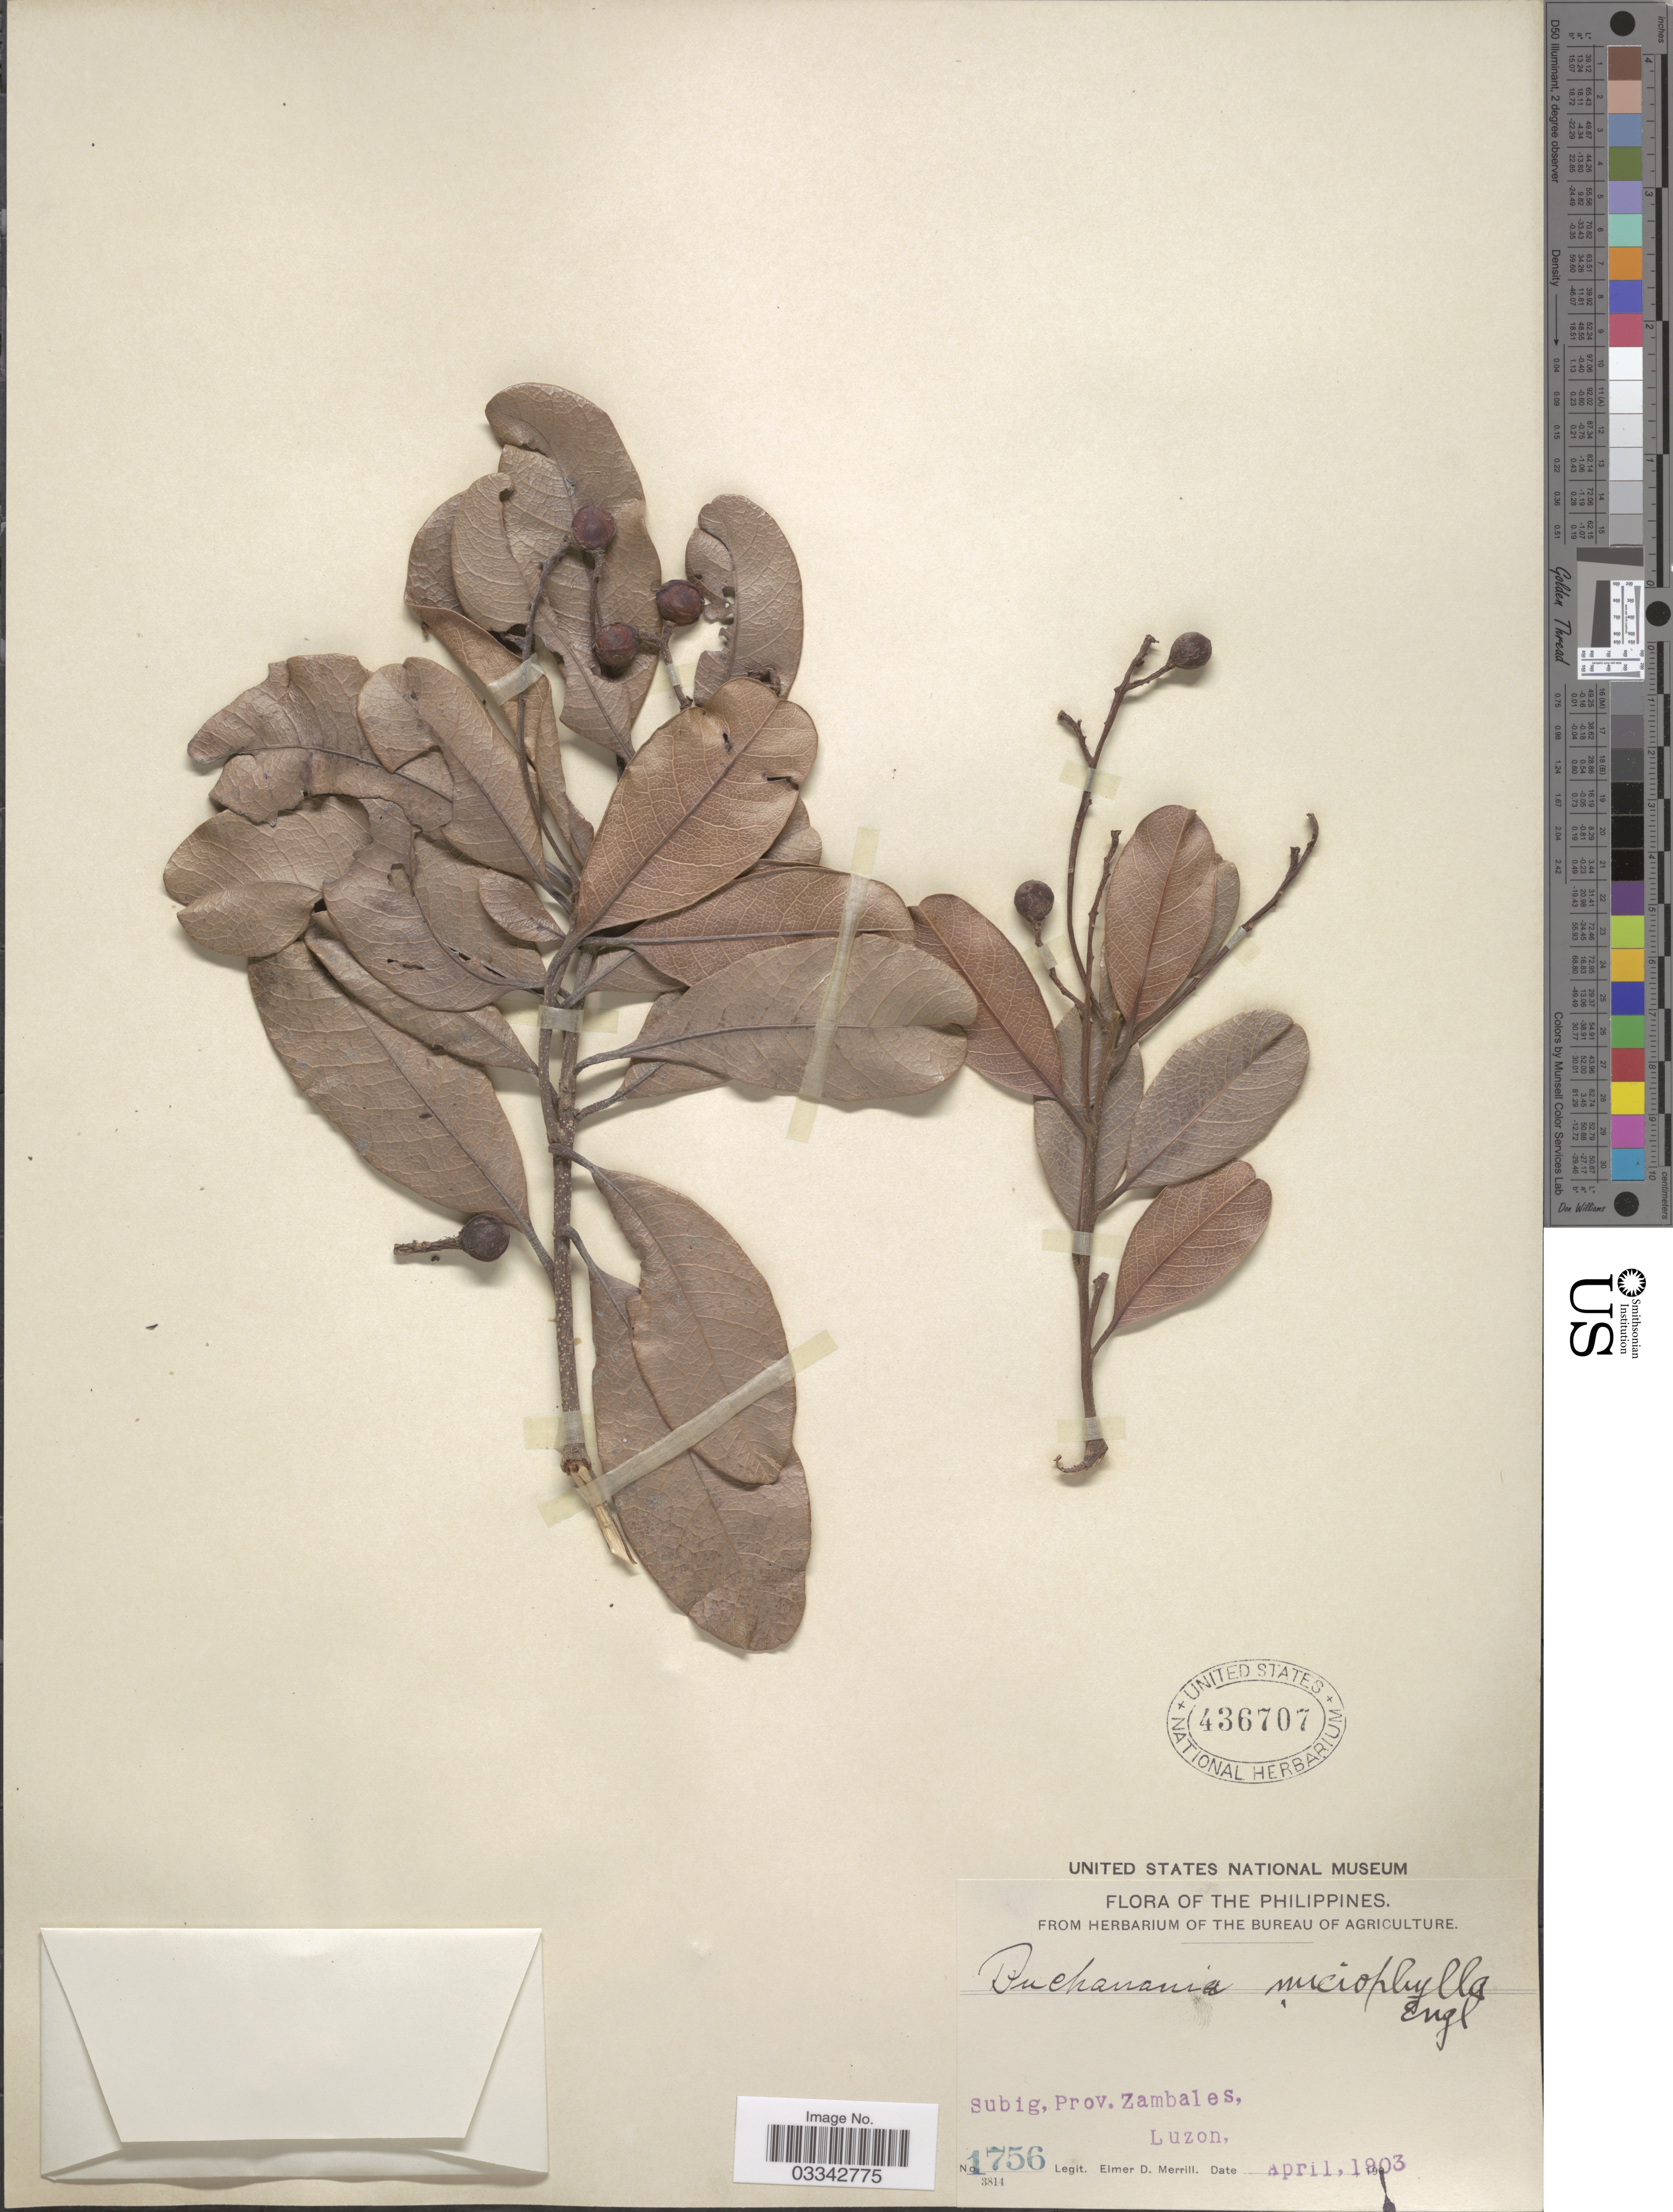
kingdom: Plantae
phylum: Tracheophyta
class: Magnoliopsida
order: Sapindales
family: Anacardiaceae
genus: Buchanania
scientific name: Buchanania microphylla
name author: Engl.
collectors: E. D. Merrill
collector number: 1756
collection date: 1903-04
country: Philippines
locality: Subig, Prov. Zambales, Luzon.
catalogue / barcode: US 436707